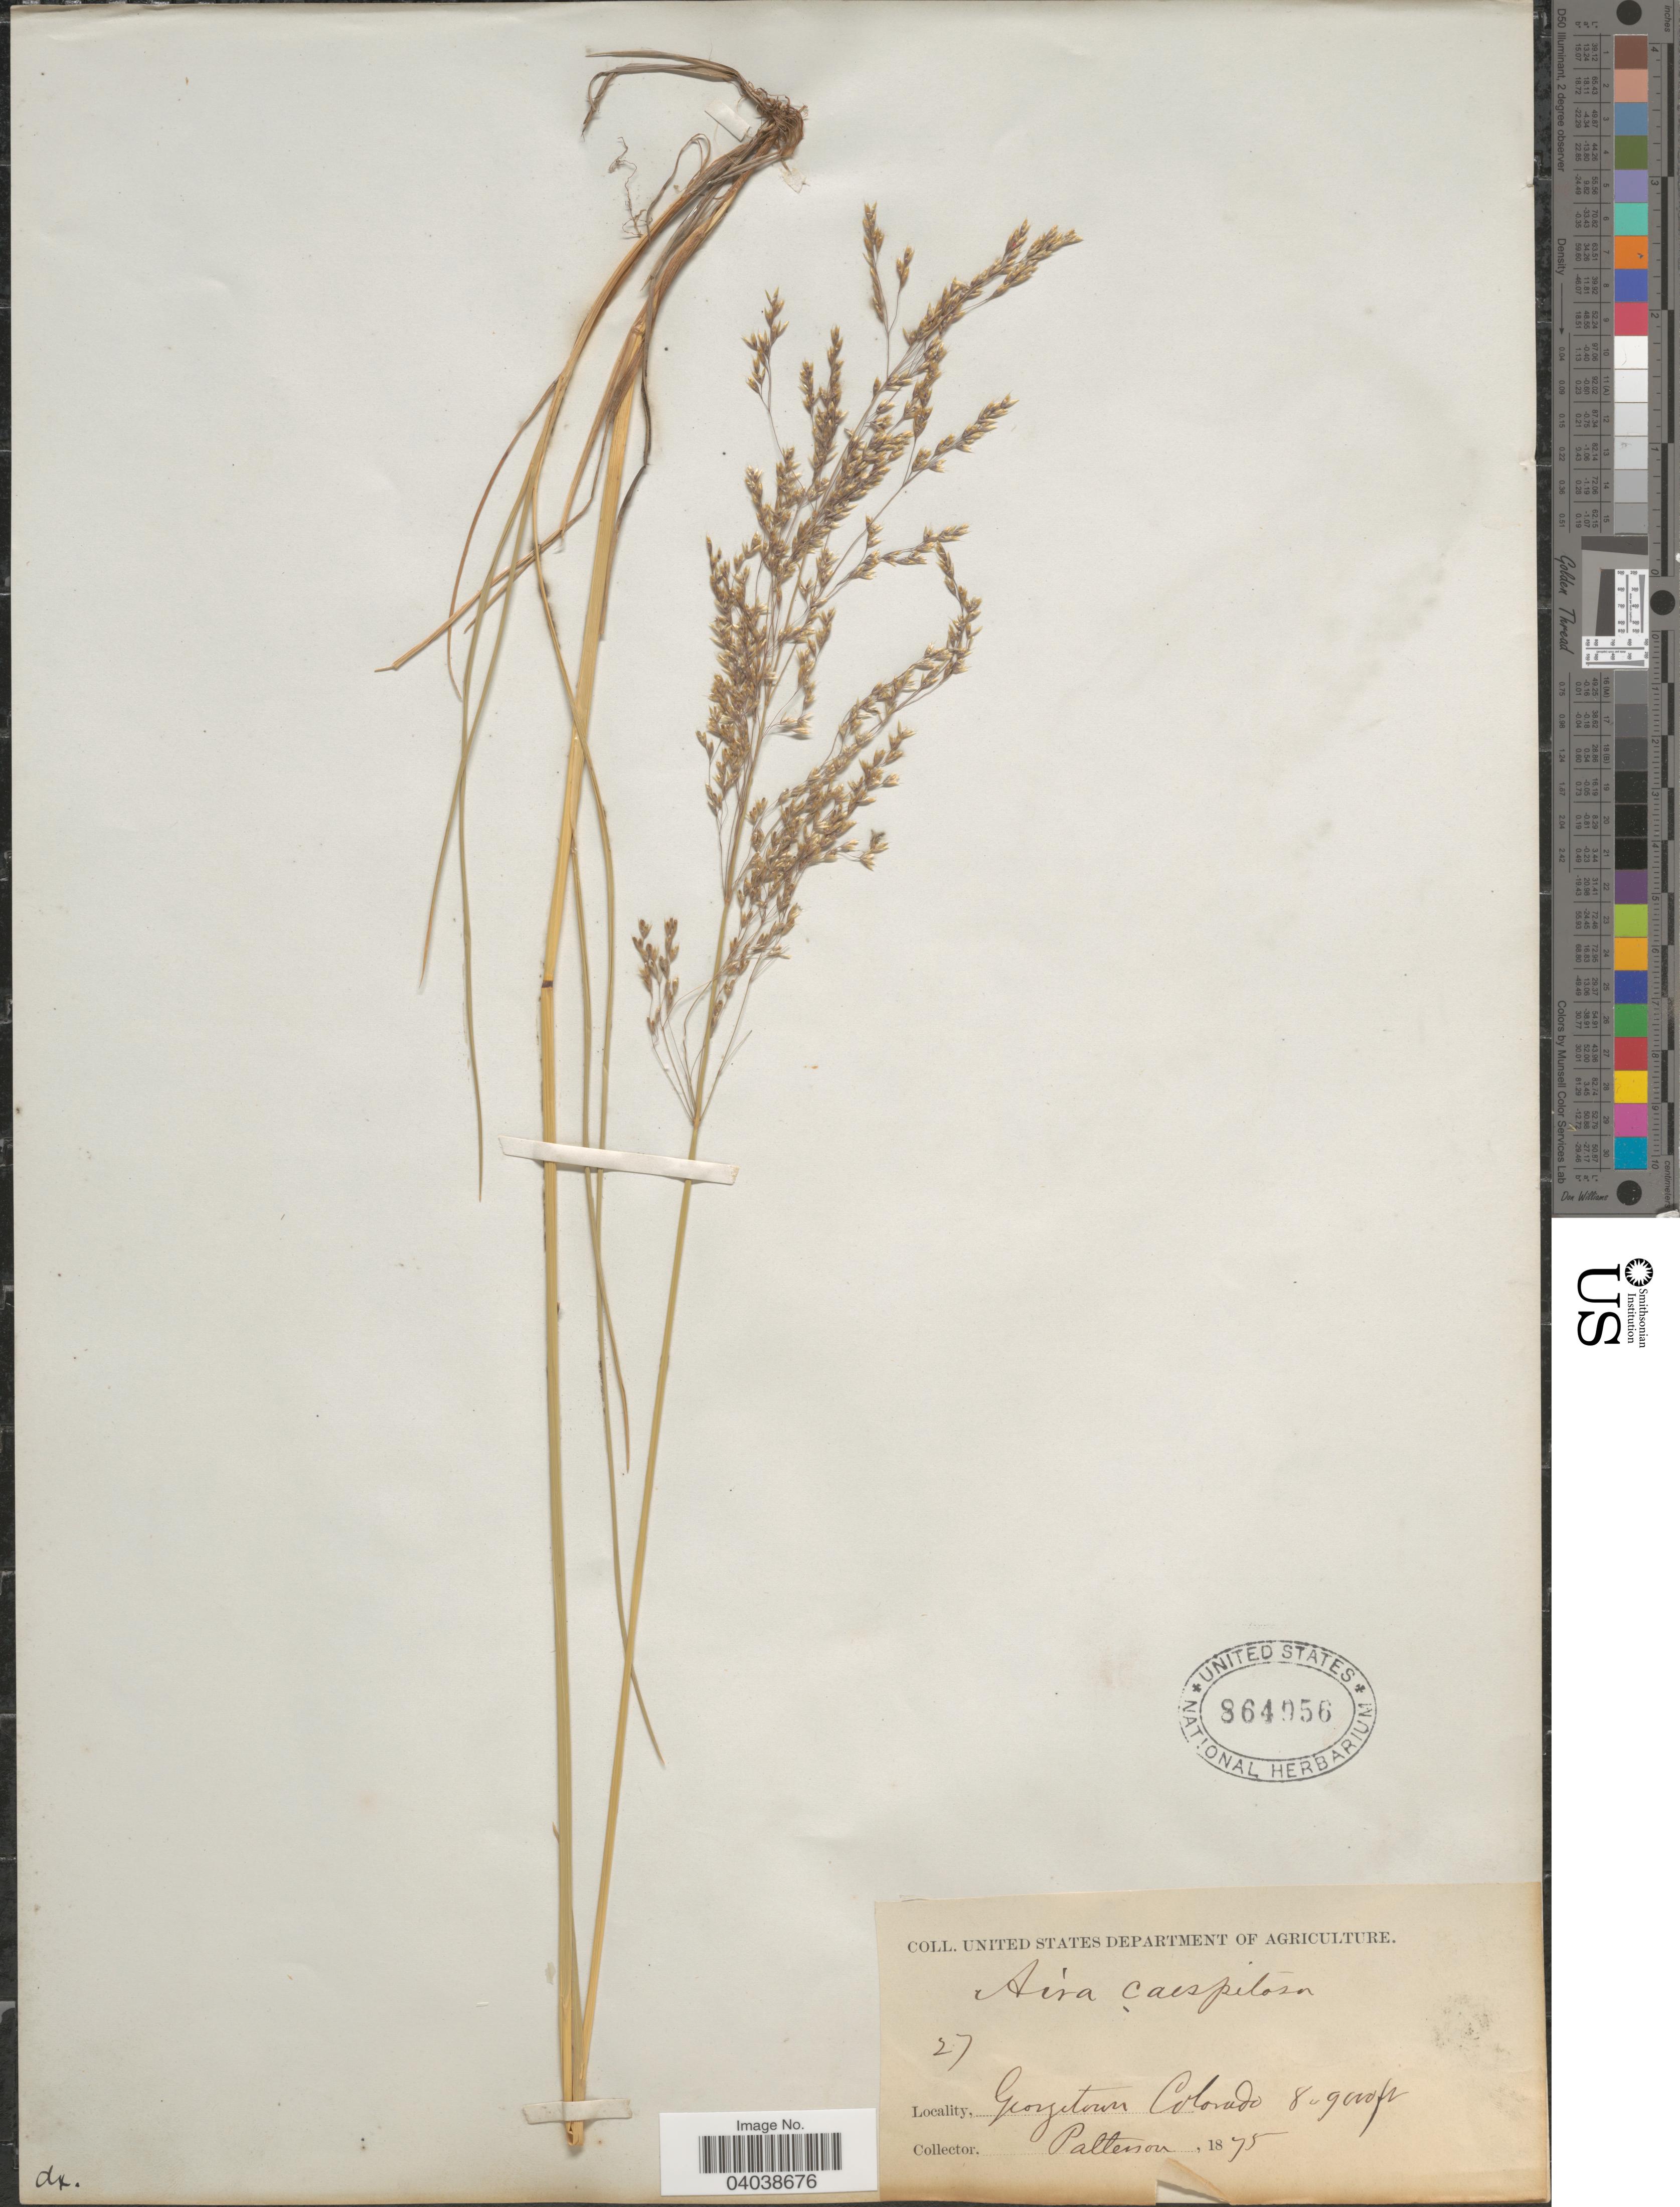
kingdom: Plantae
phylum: Tracheophyta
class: Liliopsida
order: Poales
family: Poaceae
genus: Deschampsia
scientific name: Deschampsia cespitosa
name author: (L.) P. Beauv.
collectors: -. Patterson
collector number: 27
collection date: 1875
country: United States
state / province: Colorado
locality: Georgetown.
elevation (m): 2438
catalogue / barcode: US 864956